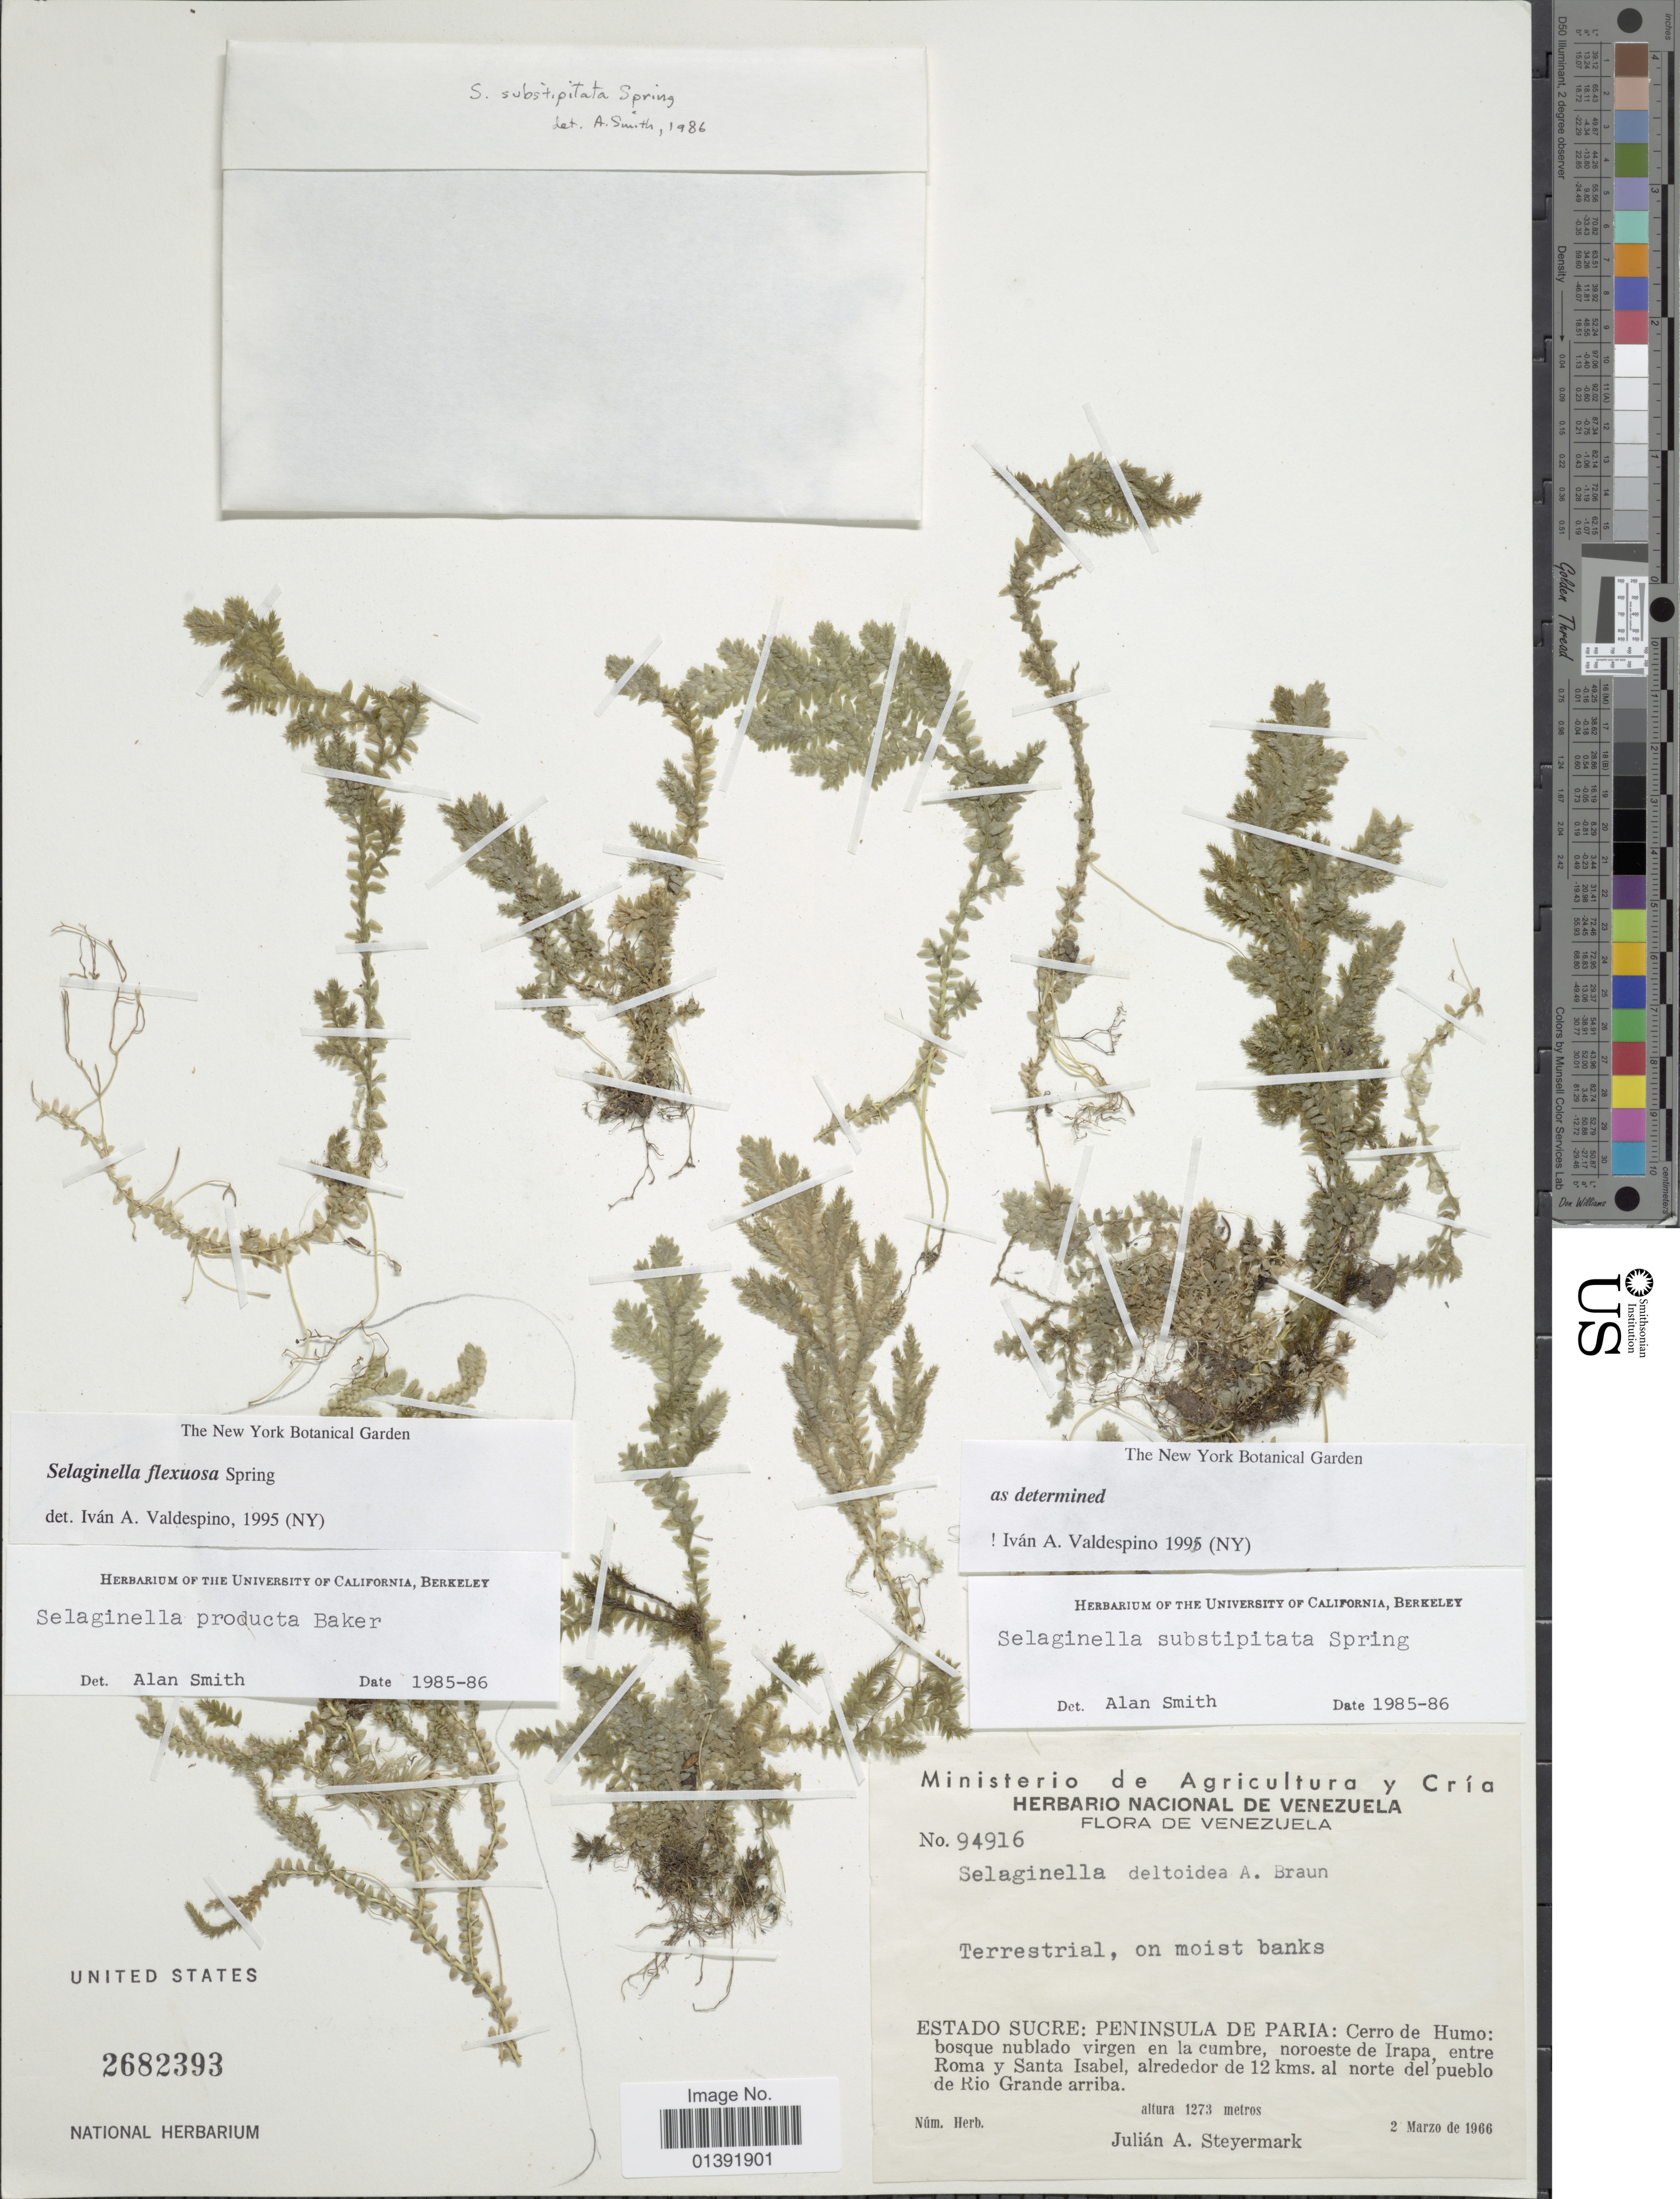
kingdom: Plantae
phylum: Tracheophyta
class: Lycopodiopsida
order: Selaginellales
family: Selaginellaceae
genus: Selaginella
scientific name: Selaginella substipitata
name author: Spring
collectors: J. Steyermark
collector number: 94916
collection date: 1966-03-02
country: Venezuela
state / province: Sucre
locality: Peninsula de Paria: cerro de Humo: bosque nublado virgen en la cumbre, noroeste de Irapa, entre Roma y Santa Isabel, alrededor de 12 kms al norte del pueblo de Rio Grande arriba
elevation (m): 1273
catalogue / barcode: US 2682393